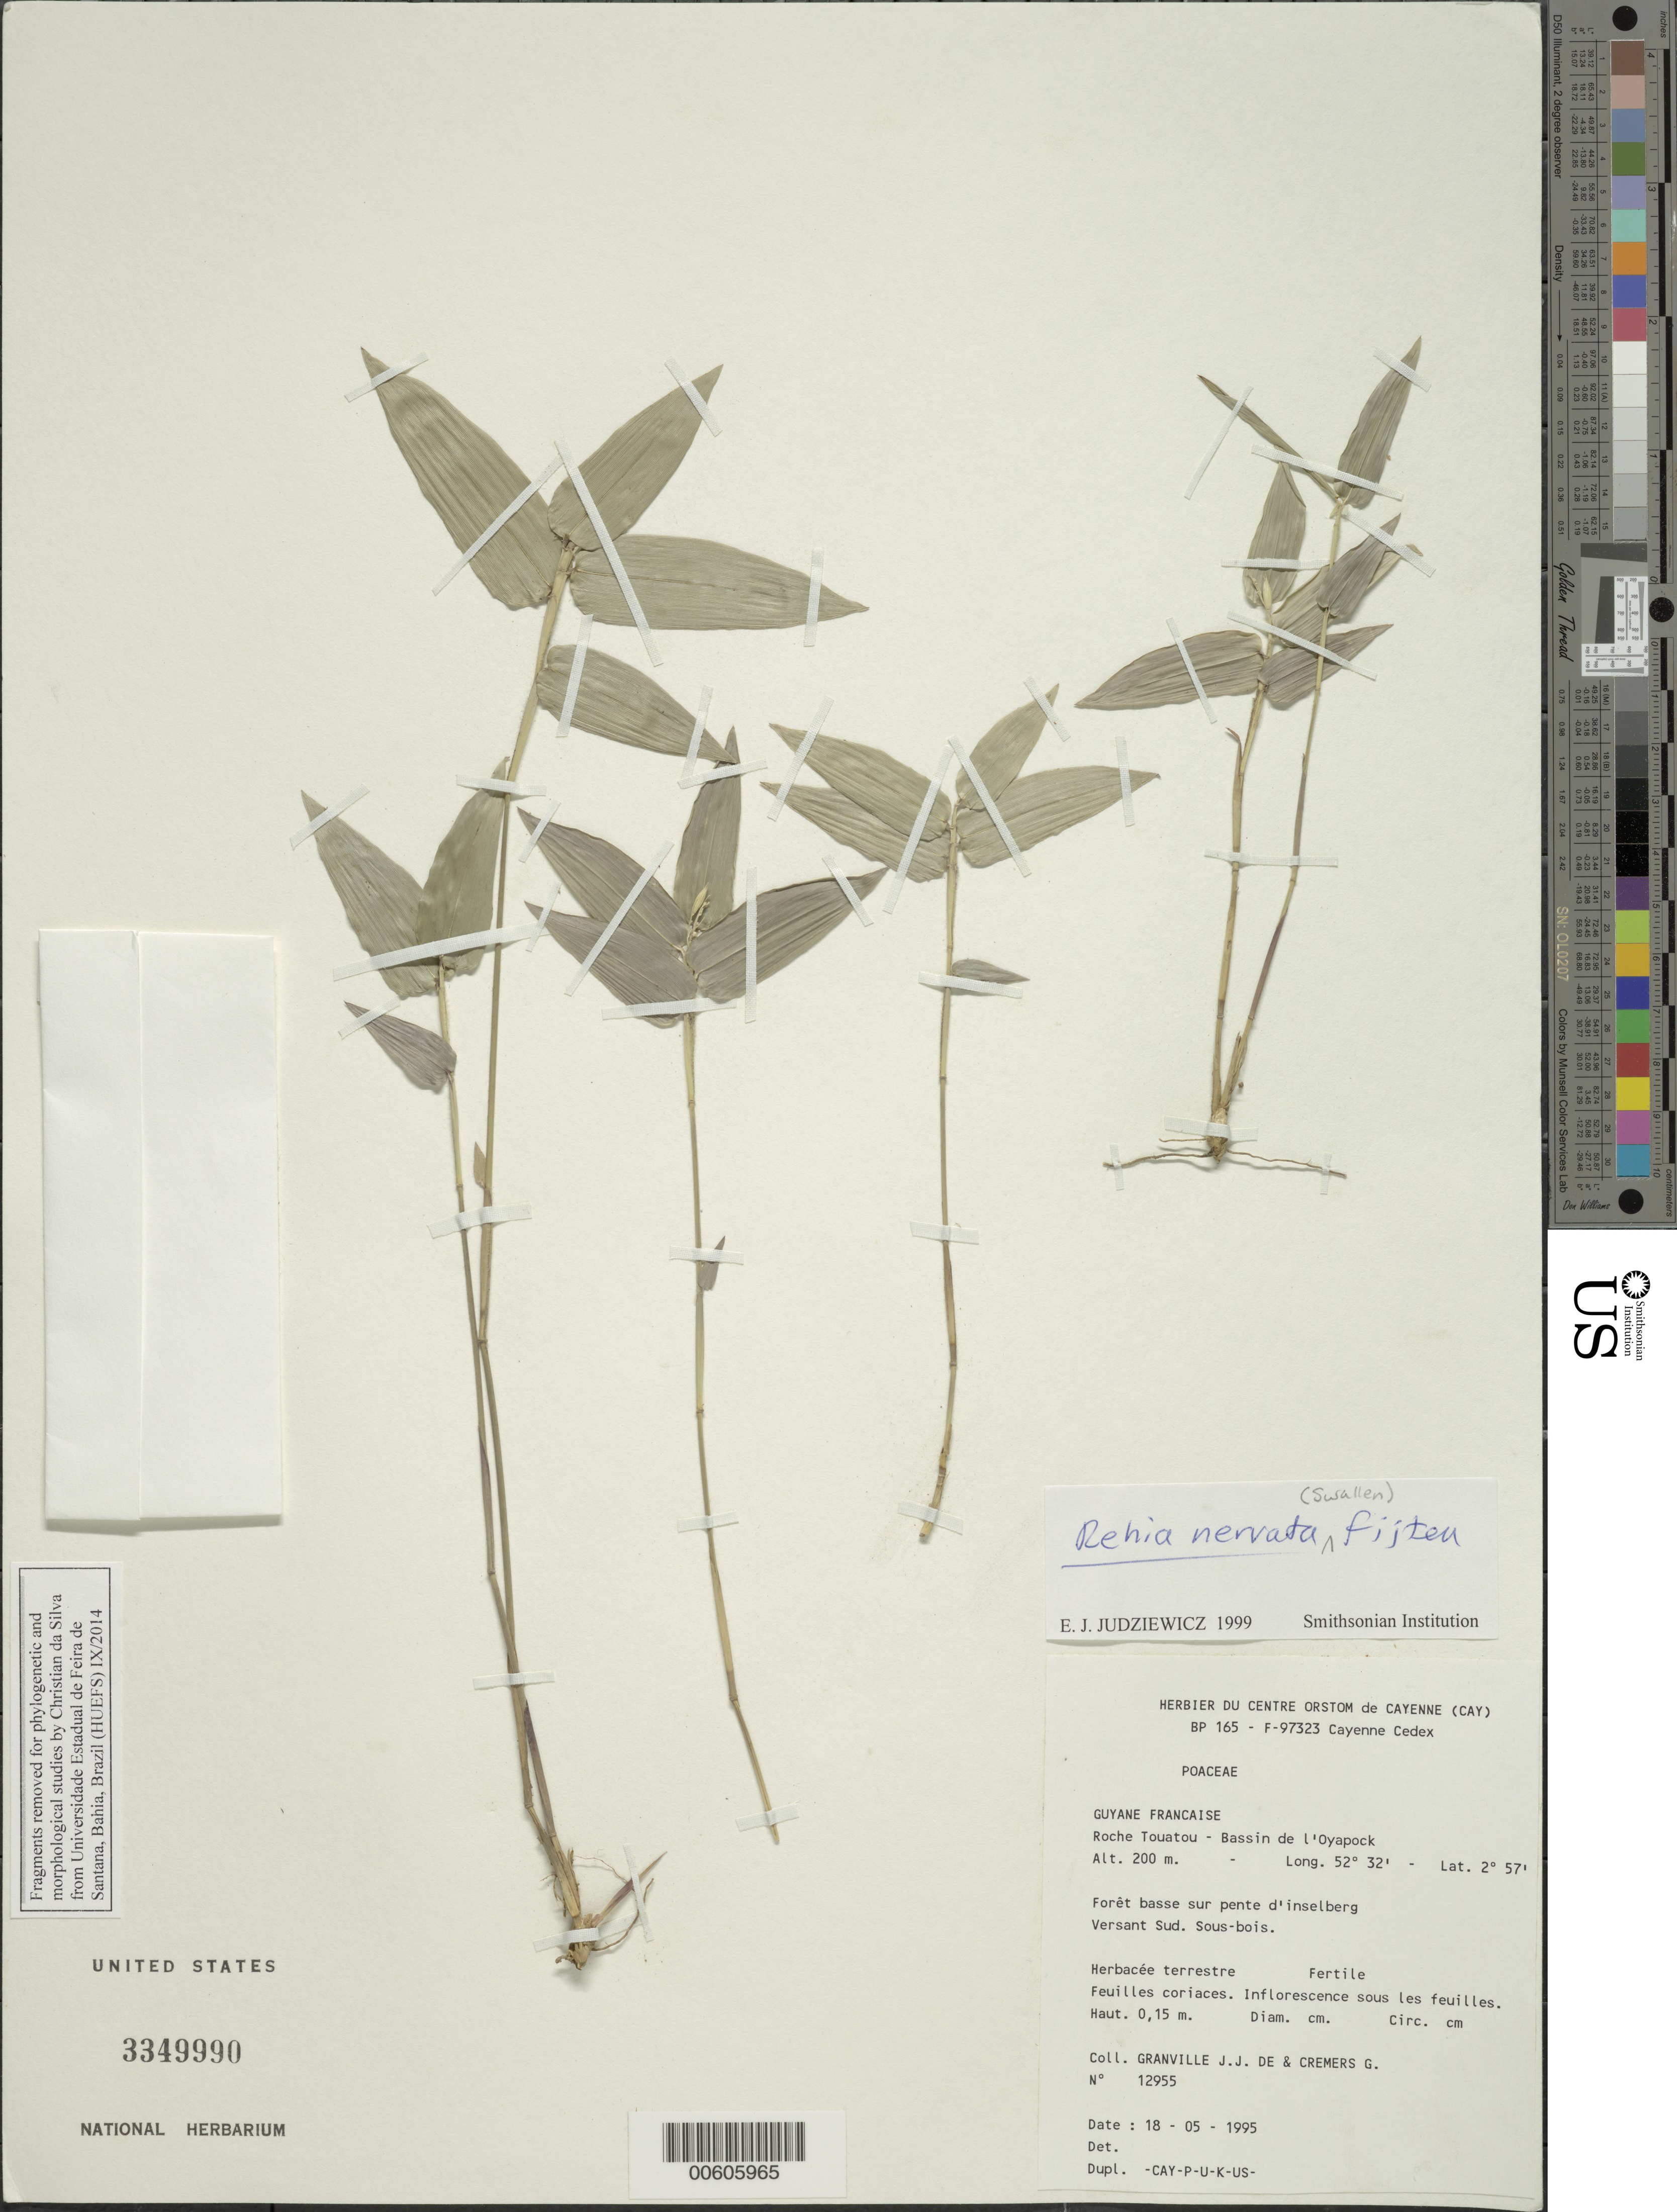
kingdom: Plantae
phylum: Tracheophyta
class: Liliopsida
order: Poales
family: Poaceae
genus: Rehia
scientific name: Rehia nervata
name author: (Swallen) Fijten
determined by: Judziewicz, E. J.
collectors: J.-J. de Granville & G. Cremers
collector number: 12955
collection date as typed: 18-May-95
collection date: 1995-05-18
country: French Guiana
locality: Roche Touatou, Bassin de l'Oyapock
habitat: Edge of rocky savanna, S slope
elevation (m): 200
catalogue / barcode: US 3349990